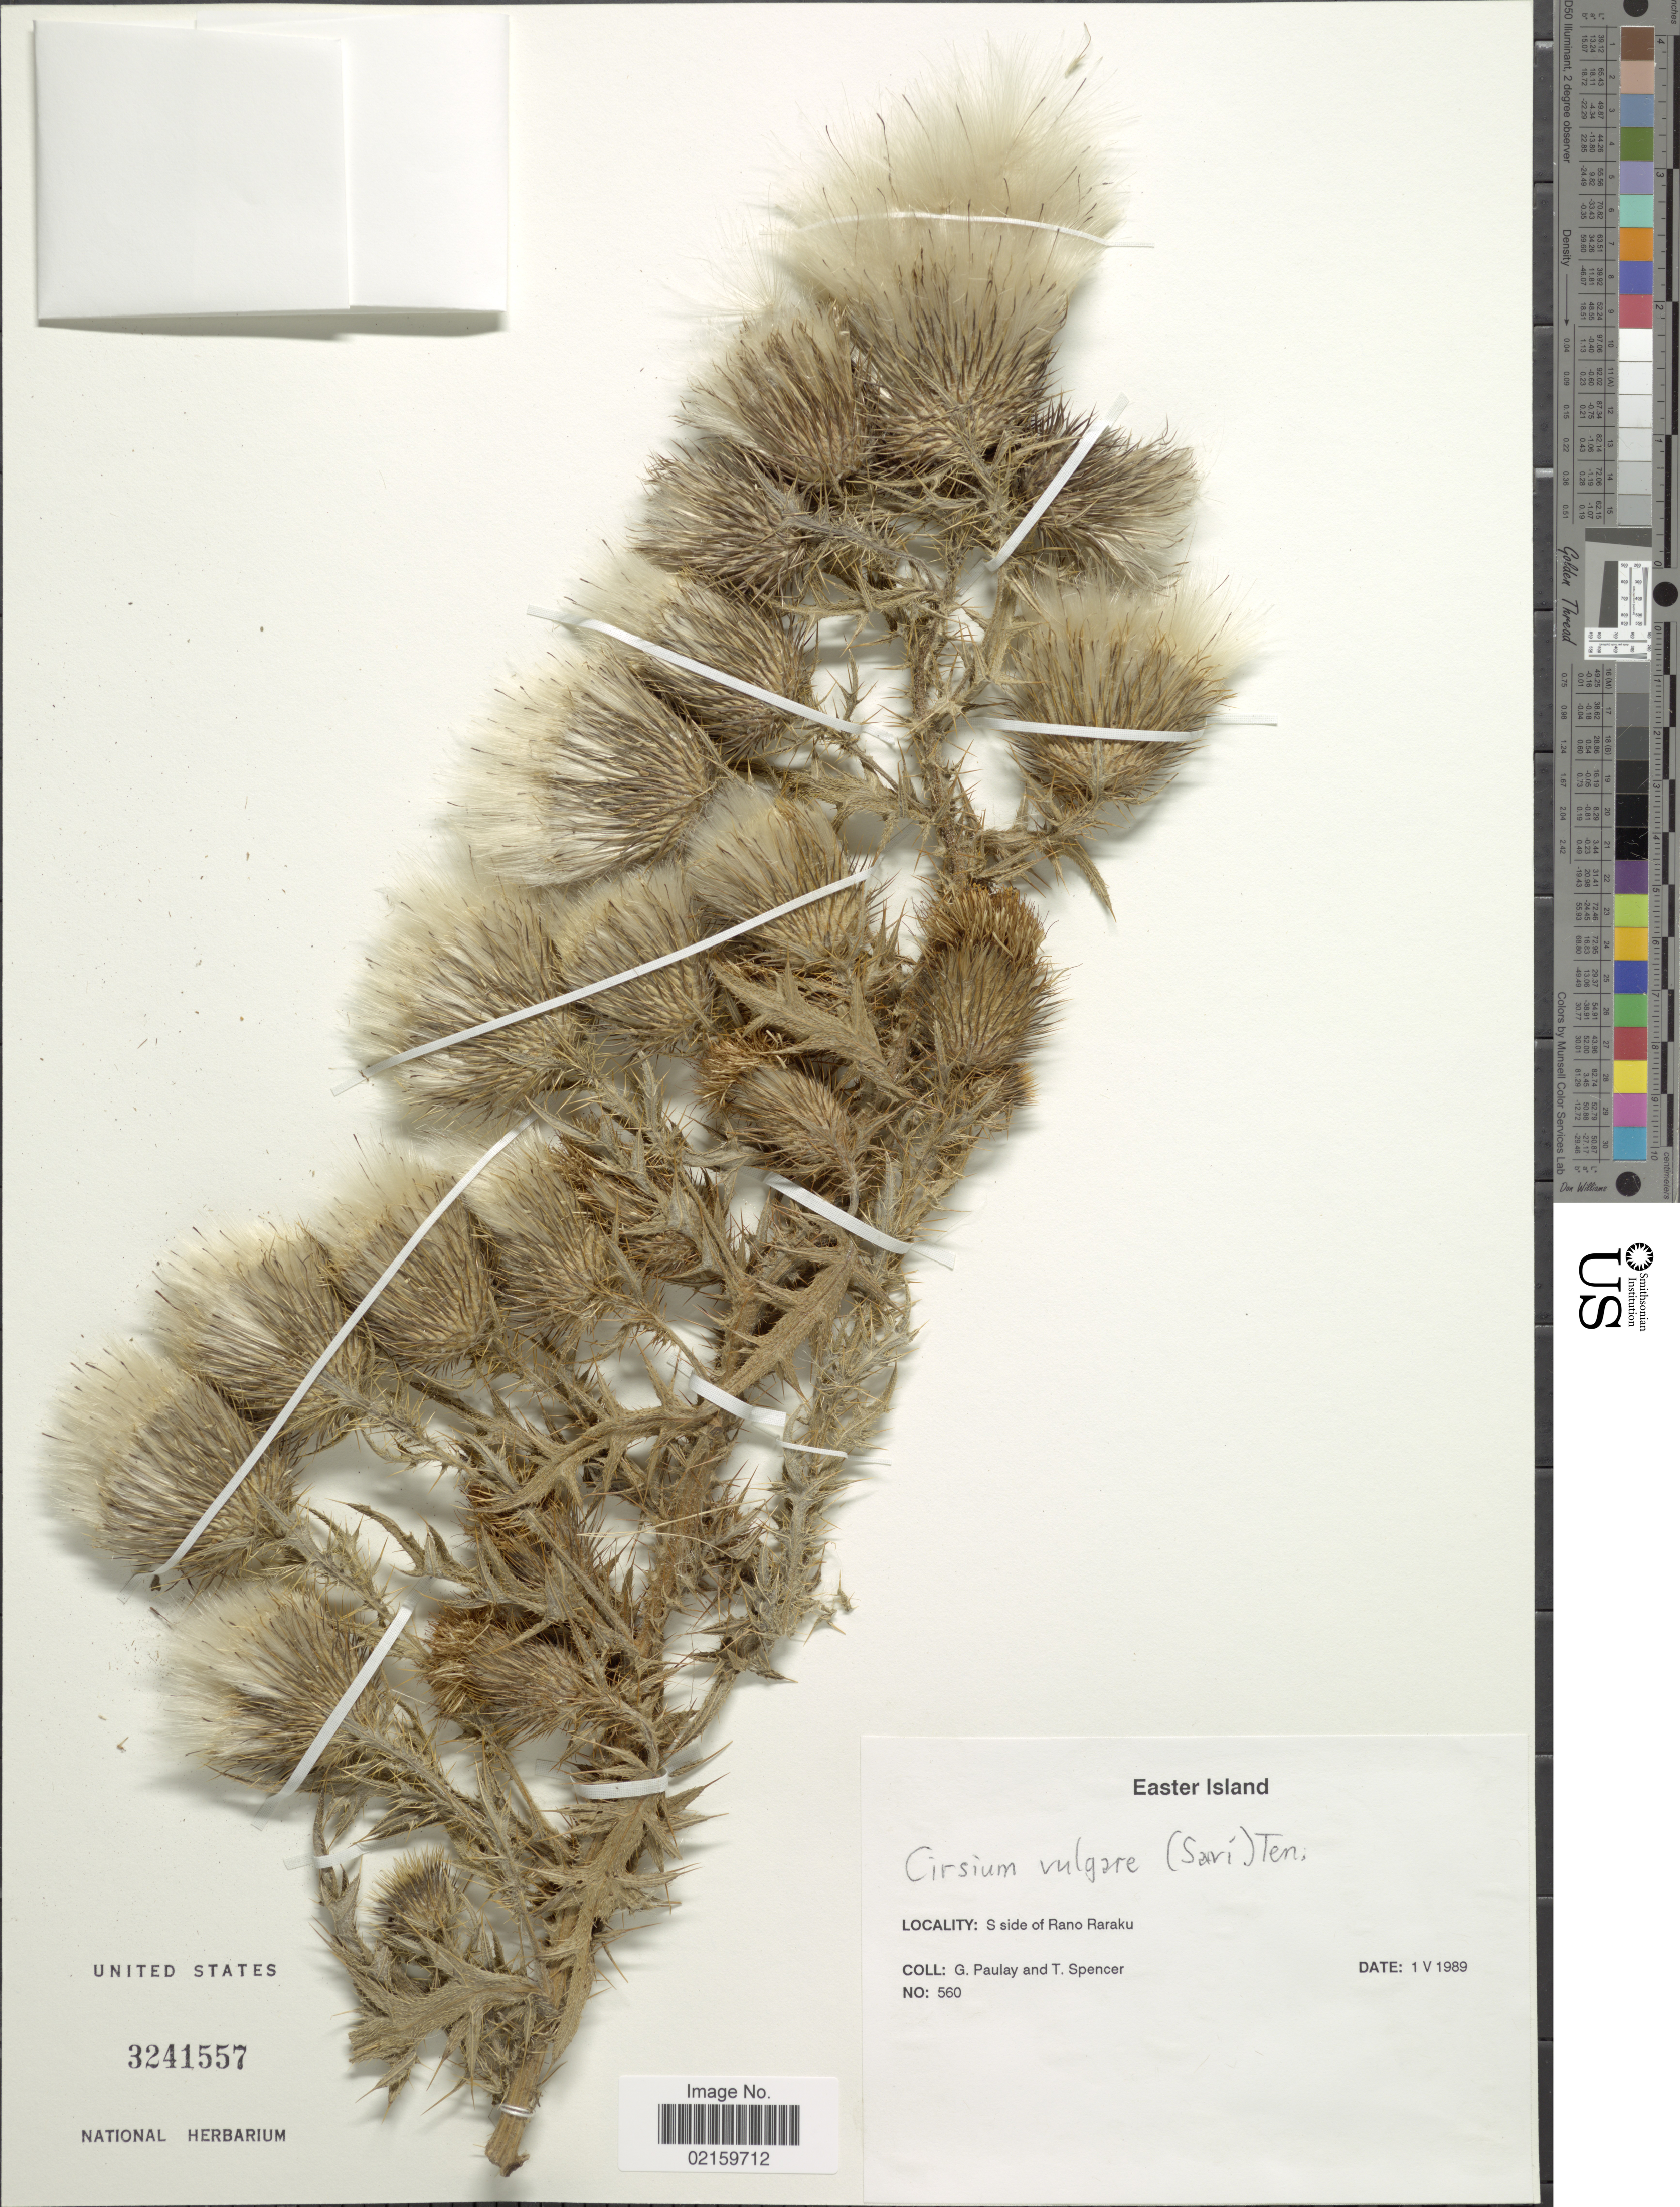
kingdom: Plantae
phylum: Tracheophyta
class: Magnoliopsida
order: Asterales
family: Asteraceae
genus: Cirsium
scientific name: Cirsium vulgare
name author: (Savi) Ten.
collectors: G. Paulay & T. Spencer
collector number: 560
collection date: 1989-05-01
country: Chile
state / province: Valparaíso (V)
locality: Easter Island. S side of Rano Raraku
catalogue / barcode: US 3241557